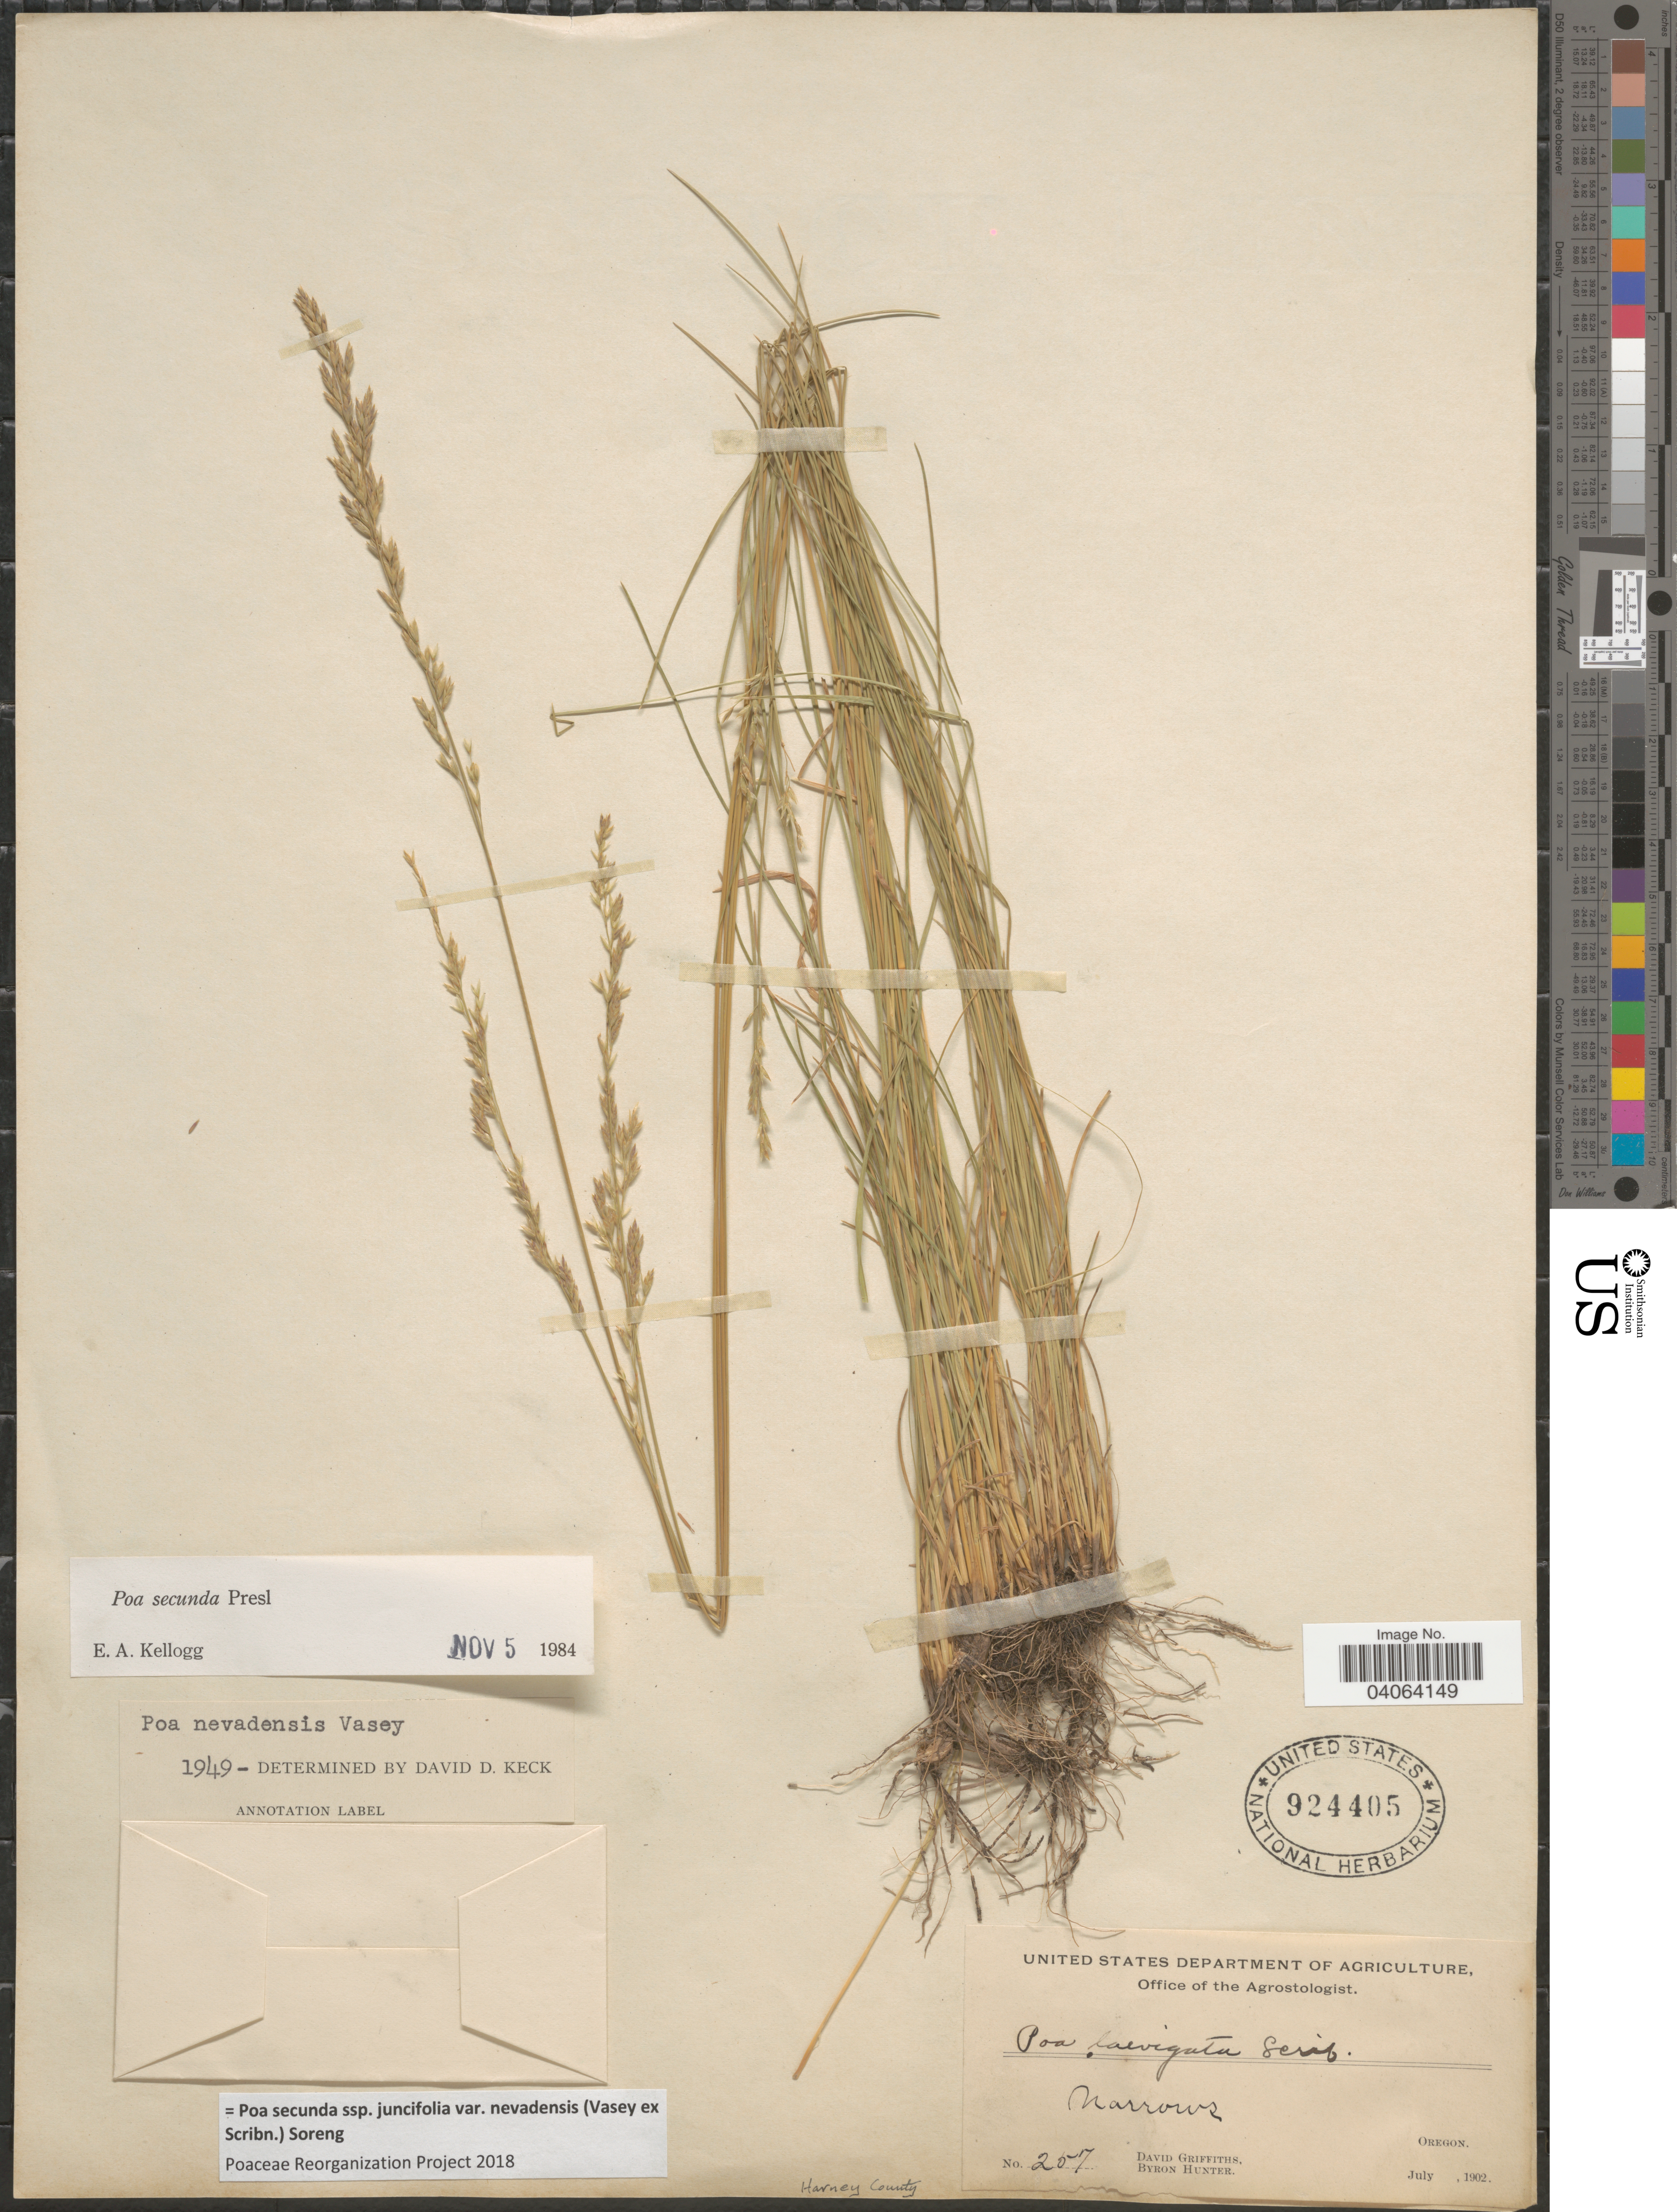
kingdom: Plantae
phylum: Tracheophyta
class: Liliopsida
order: Poales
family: Poaceae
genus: Poa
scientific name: Poa secunda subsp. juncifolia var. nevadensis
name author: (Vasey ex Scribn.) Soreng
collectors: D. Griffiths & B. Hunter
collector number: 257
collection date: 1902-07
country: United States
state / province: Oregon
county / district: Harney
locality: Harney County. Narrows.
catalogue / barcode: US 924405